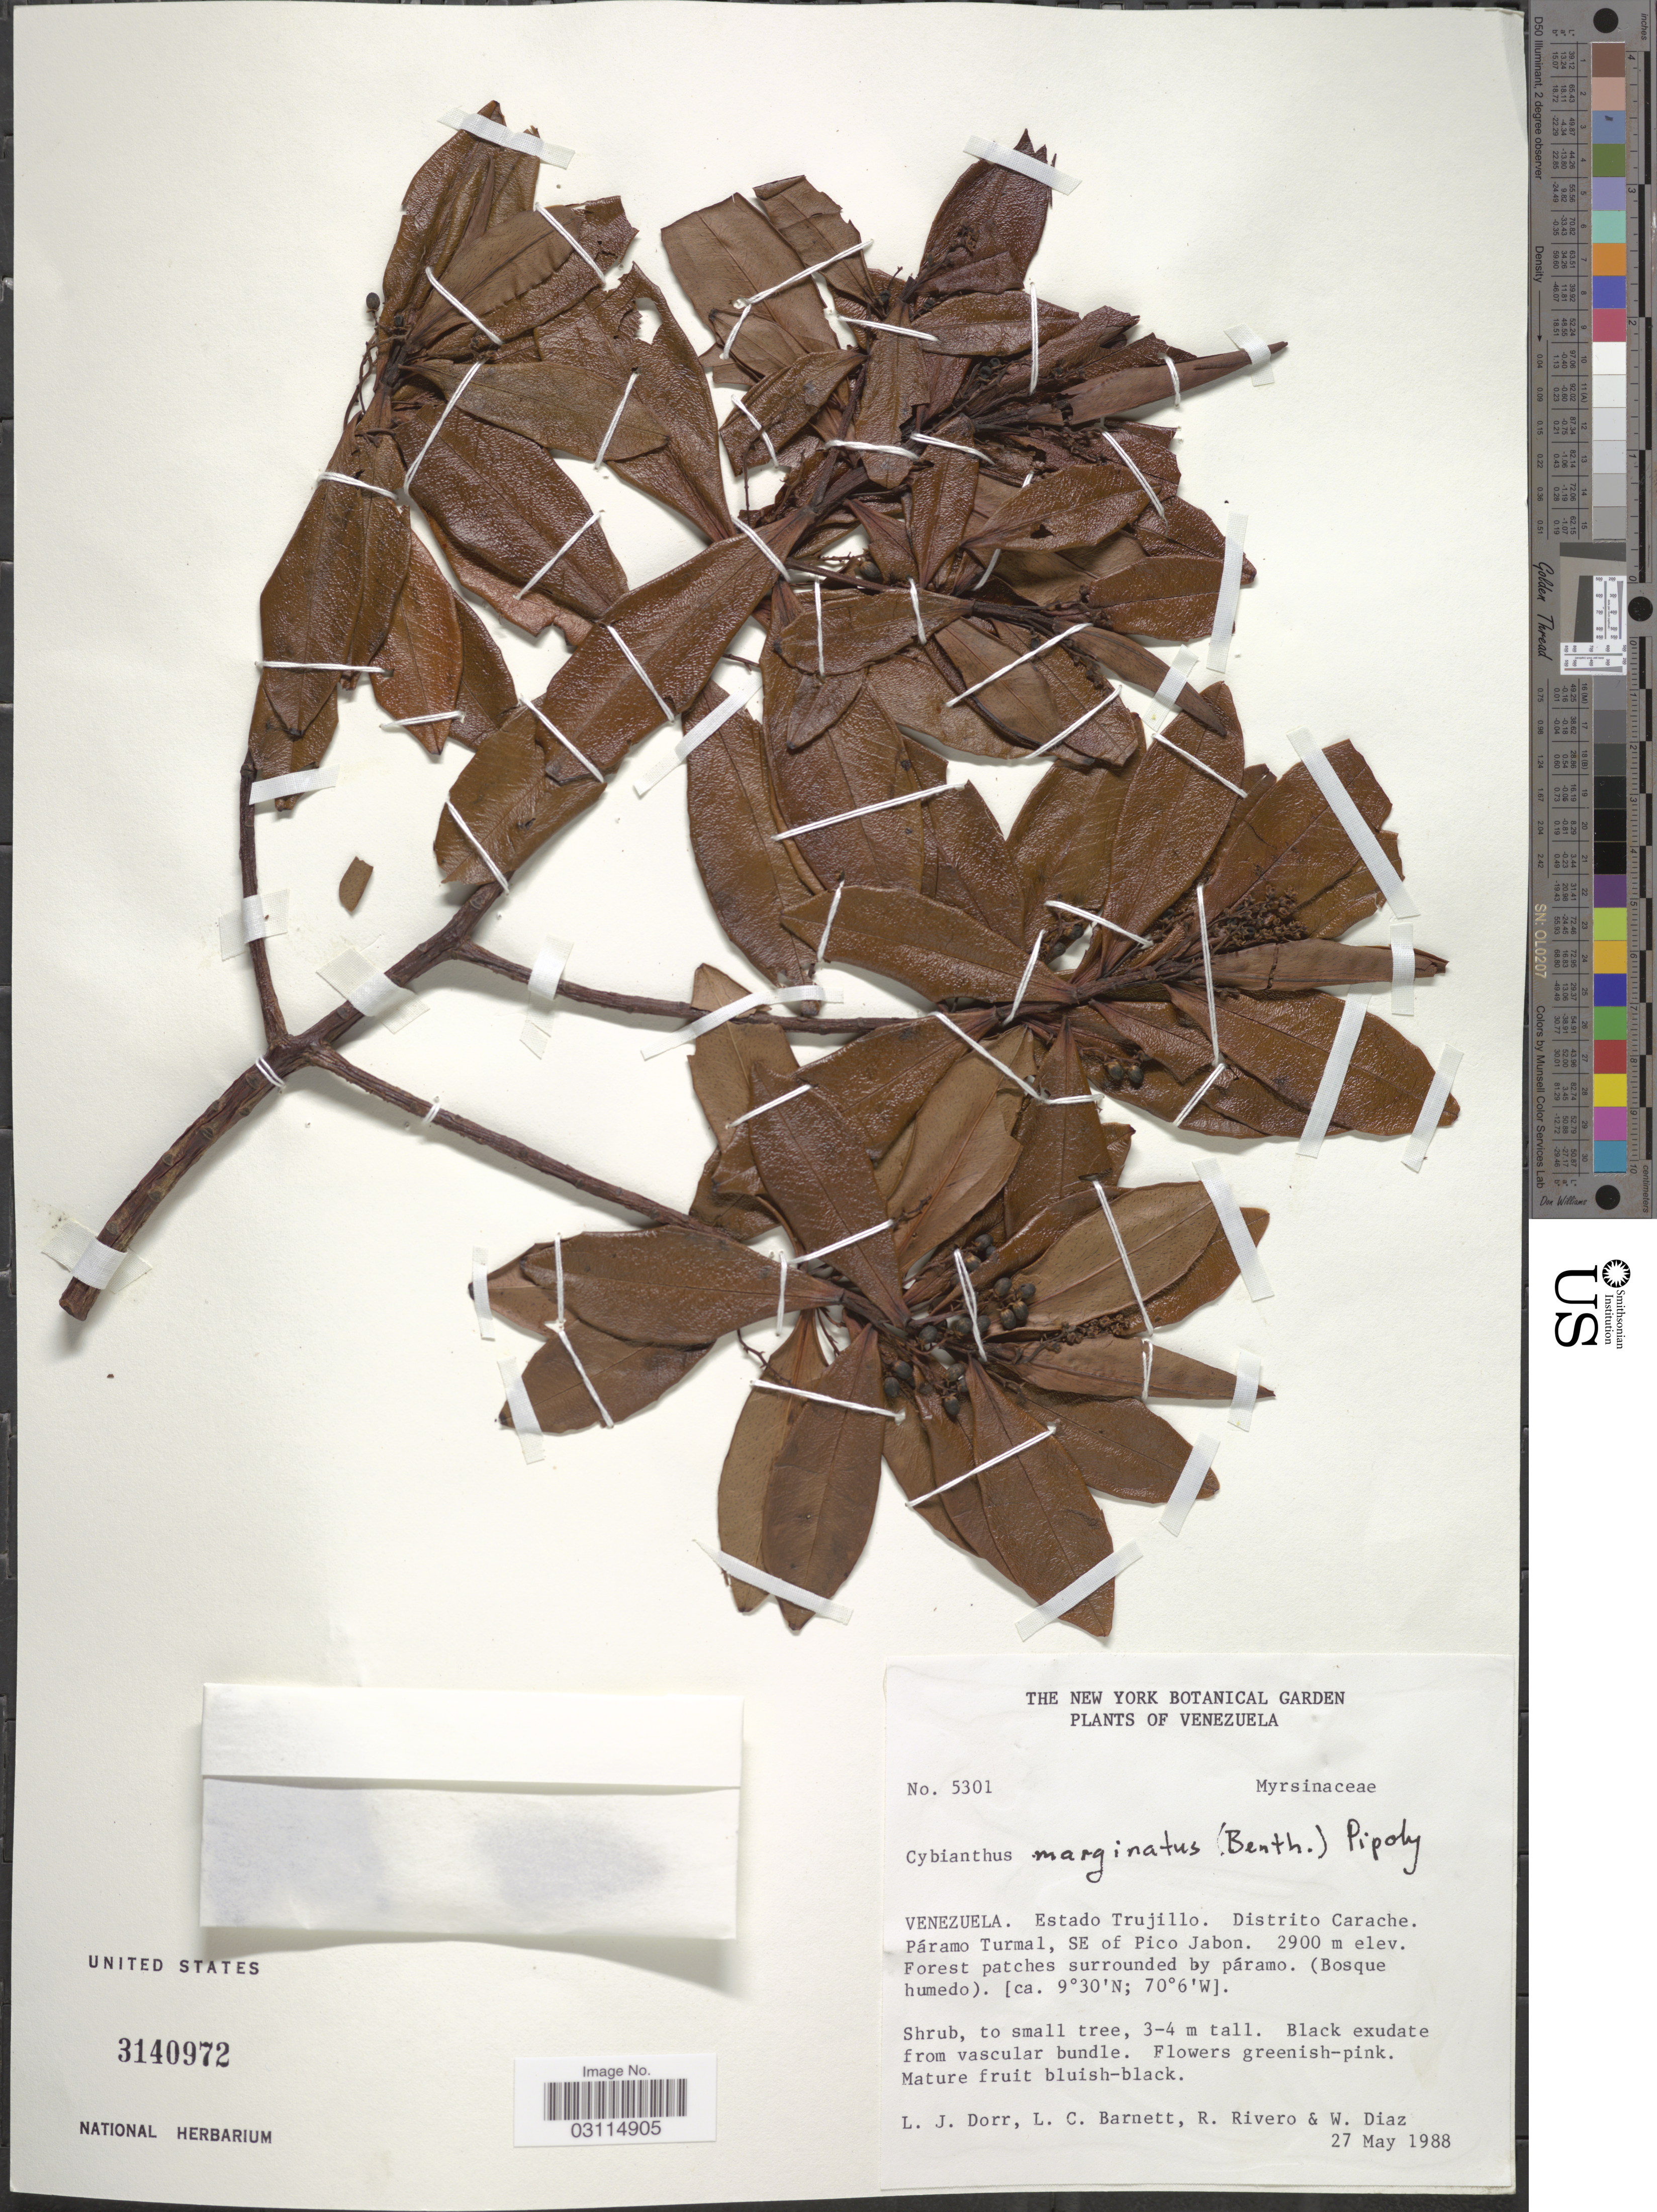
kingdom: Plantae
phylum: Tracheophyta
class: Magnoliopsida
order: Ericales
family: Primulaceae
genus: Cybianthus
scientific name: Cybianthus marginatus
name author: (Benth.) Pipoly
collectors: L. J. Dorr, L. C. Barnett, R. Rivero & W. Díaz P.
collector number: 5301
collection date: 1988-05-27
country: Venezuela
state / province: Trujillo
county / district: Carache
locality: Páramo Turmal, SE of Pico Jabon.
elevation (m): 2900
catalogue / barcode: US 3140972